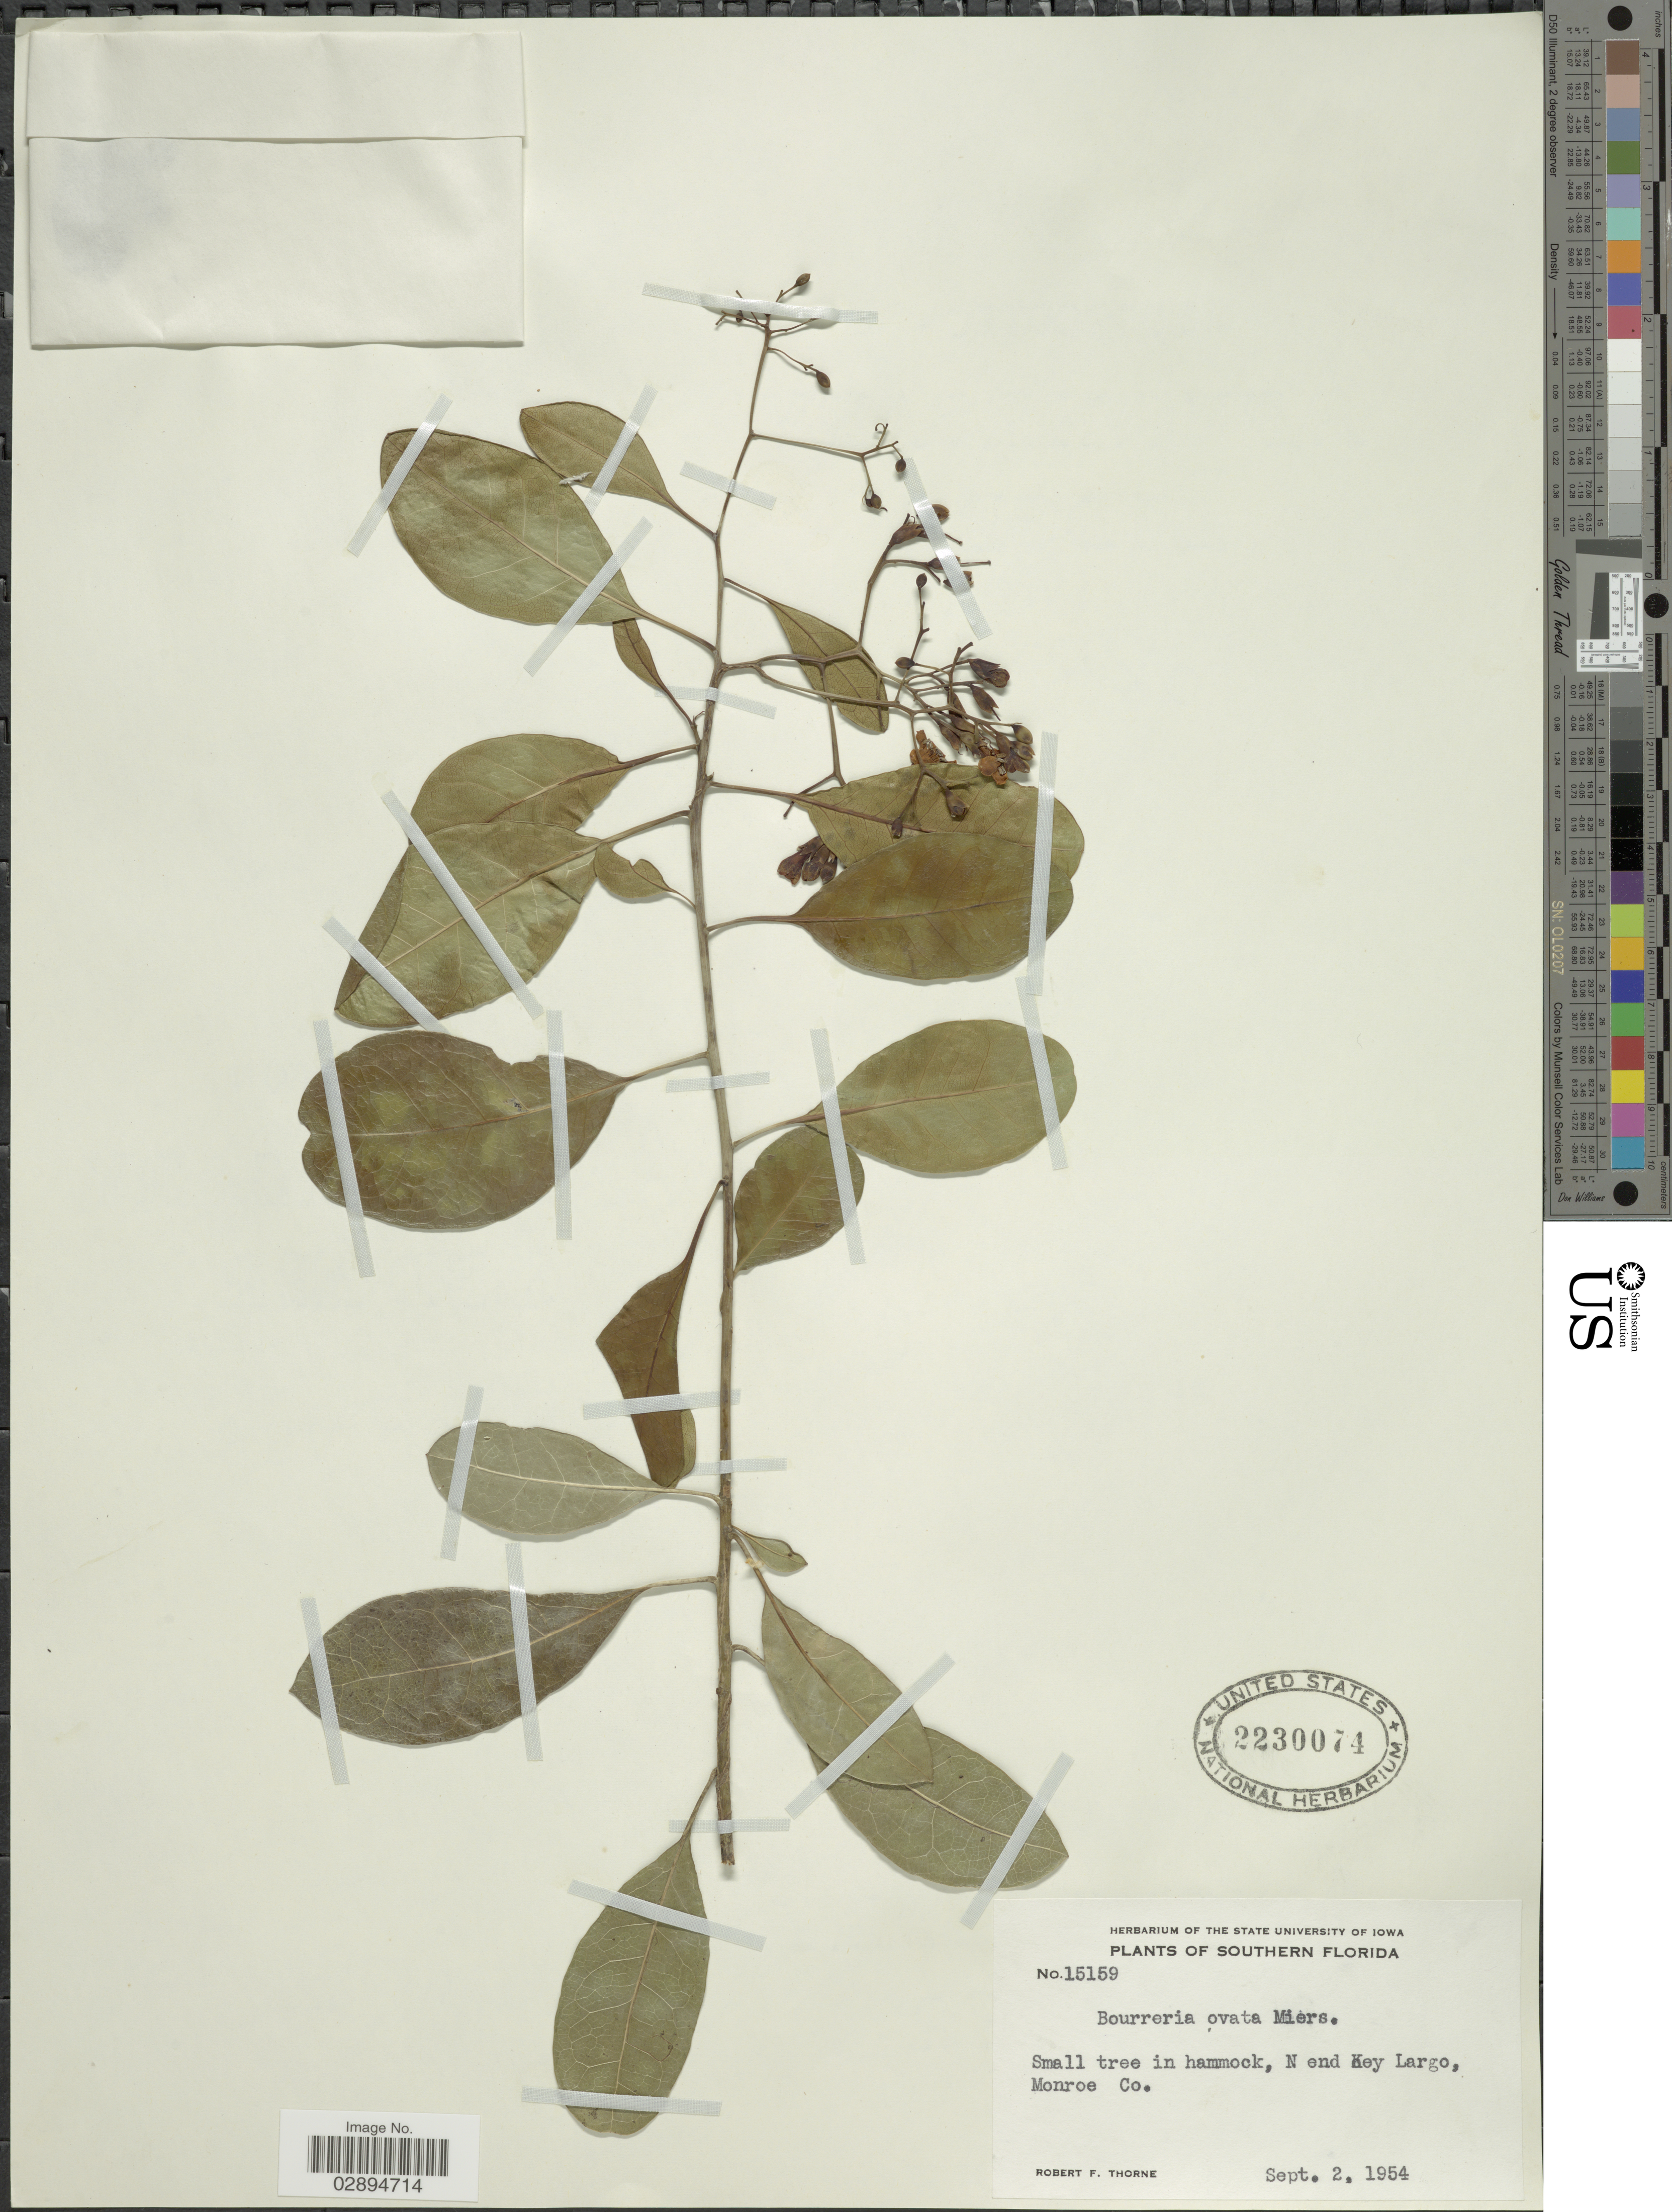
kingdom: Plantae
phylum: Tracheophyta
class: Magnoliopsida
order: Boraginales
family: Ehretiaceae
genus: Bourreria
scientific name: Bourreria ovata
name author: Miers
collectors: R. F. Thorne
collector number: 15159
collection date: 1954-09-02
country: United States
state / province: Florida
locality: Southern Florida. Small tree in hammock, N end Key Largo, Monroe Co.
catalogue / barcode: US 2230074